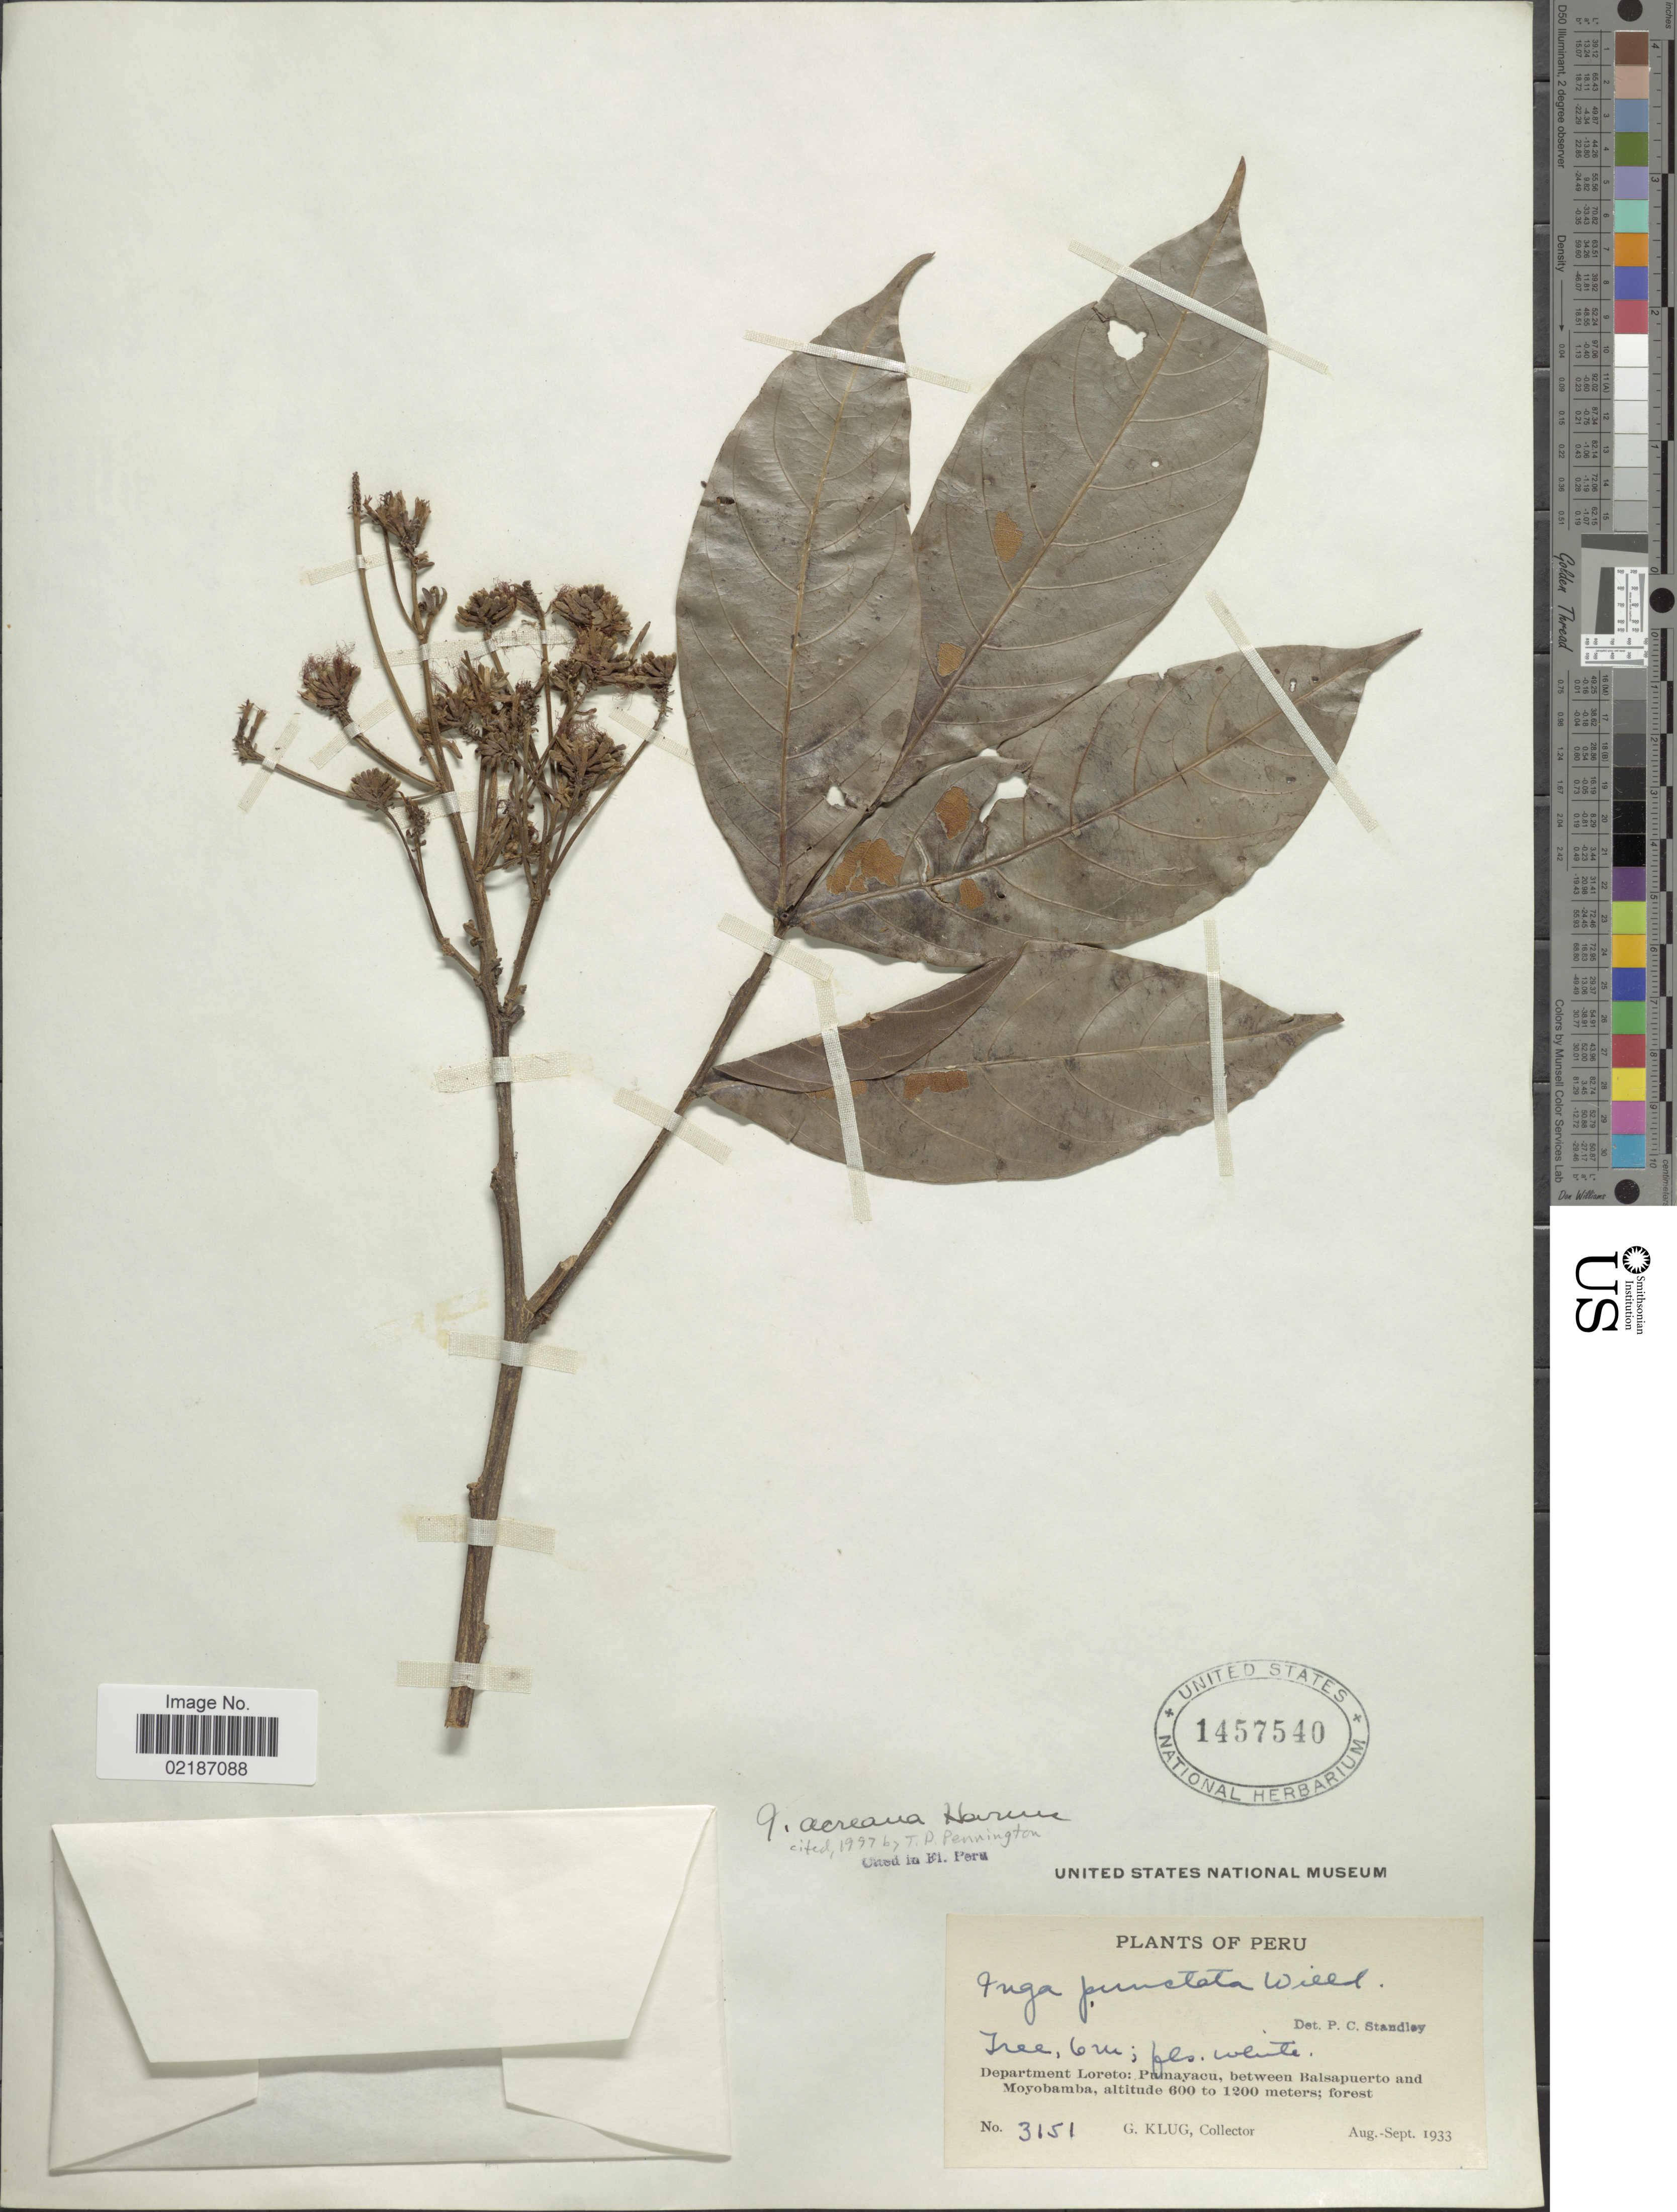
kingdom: Plantae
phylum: Tracheophyta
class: Magnoliopsida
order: Fabales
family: Fabaceae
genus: Inga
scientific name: Inga acreana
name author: Harms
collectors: G. Klug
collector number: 3151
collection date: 1933-08/1933-09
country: Peru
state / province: Loreto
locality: Pumayacu, between Balsapuerto and Moyobamba; forest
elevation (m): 600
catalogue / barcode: US 1457540